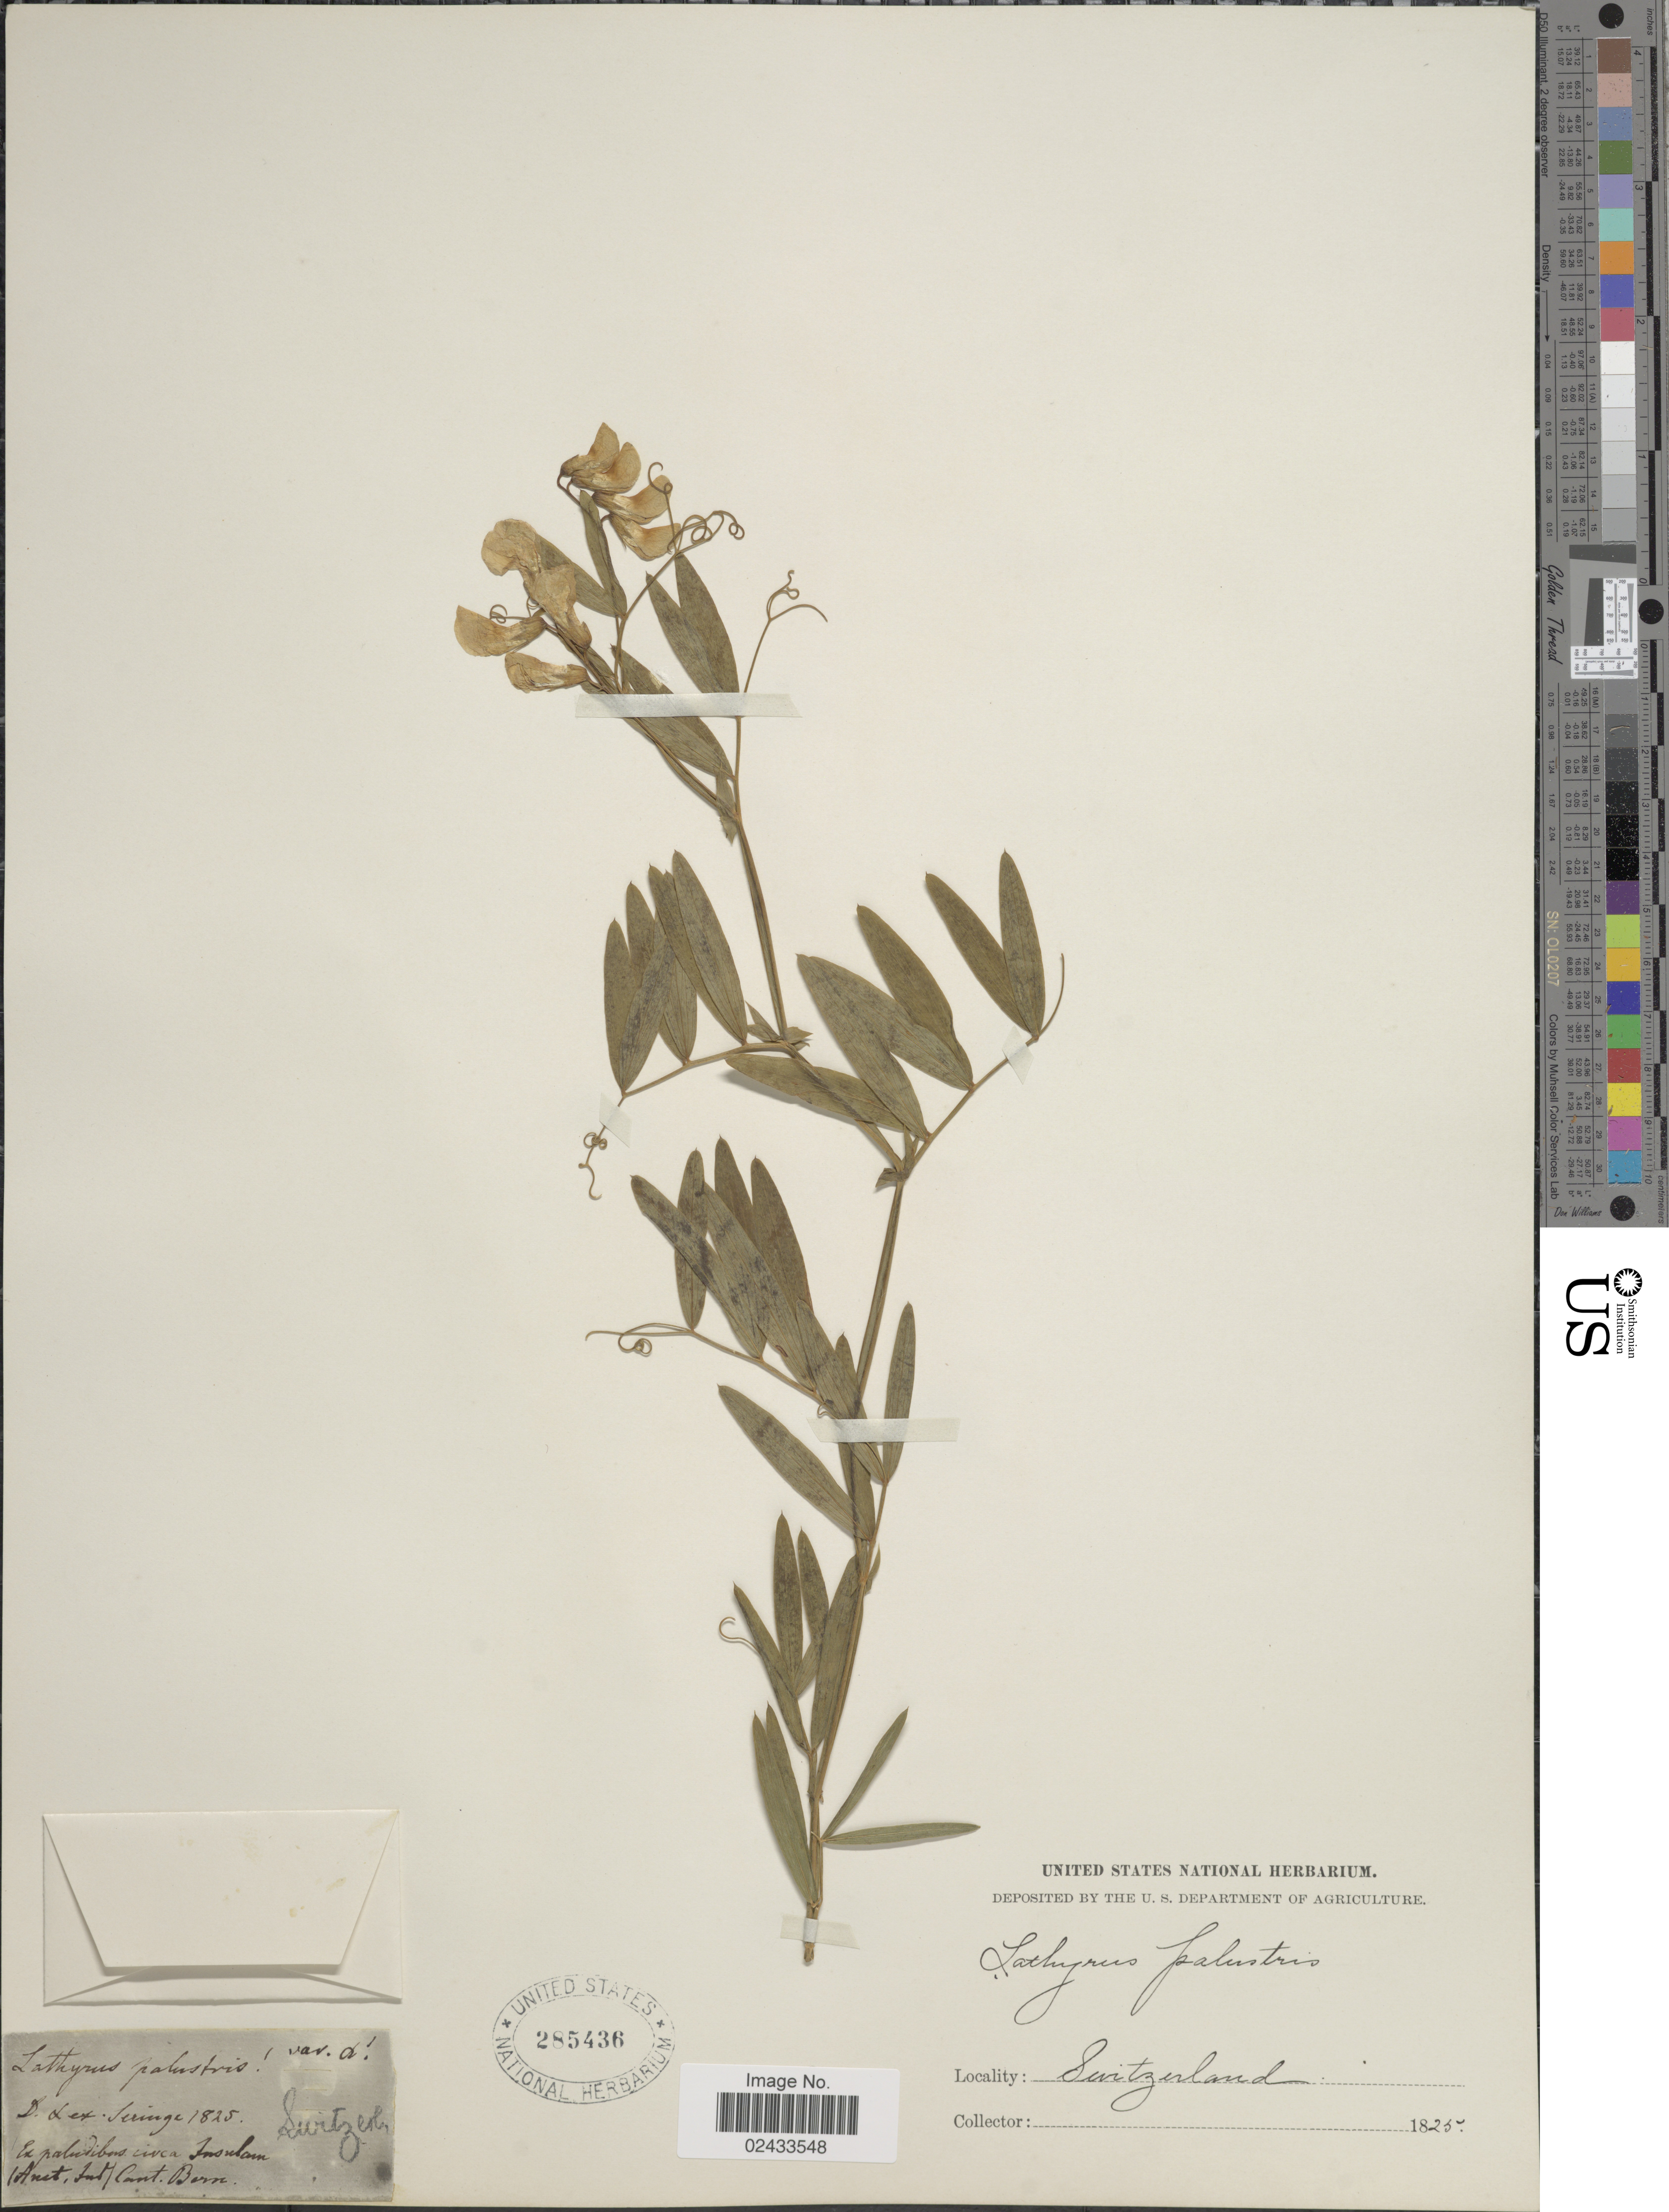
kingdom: Plantae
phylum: Tracheophyta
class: Magnoliopsida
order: Fabales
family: Fabaceae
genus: Lathyrus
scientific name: Lathyrus palustris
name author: L.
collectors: ex herb. United States National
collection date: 1825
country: Switzerland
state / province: Bern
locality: Switzerland. Ex paludibus circa Insulam. Cant. Bern.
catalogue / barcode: US 285436